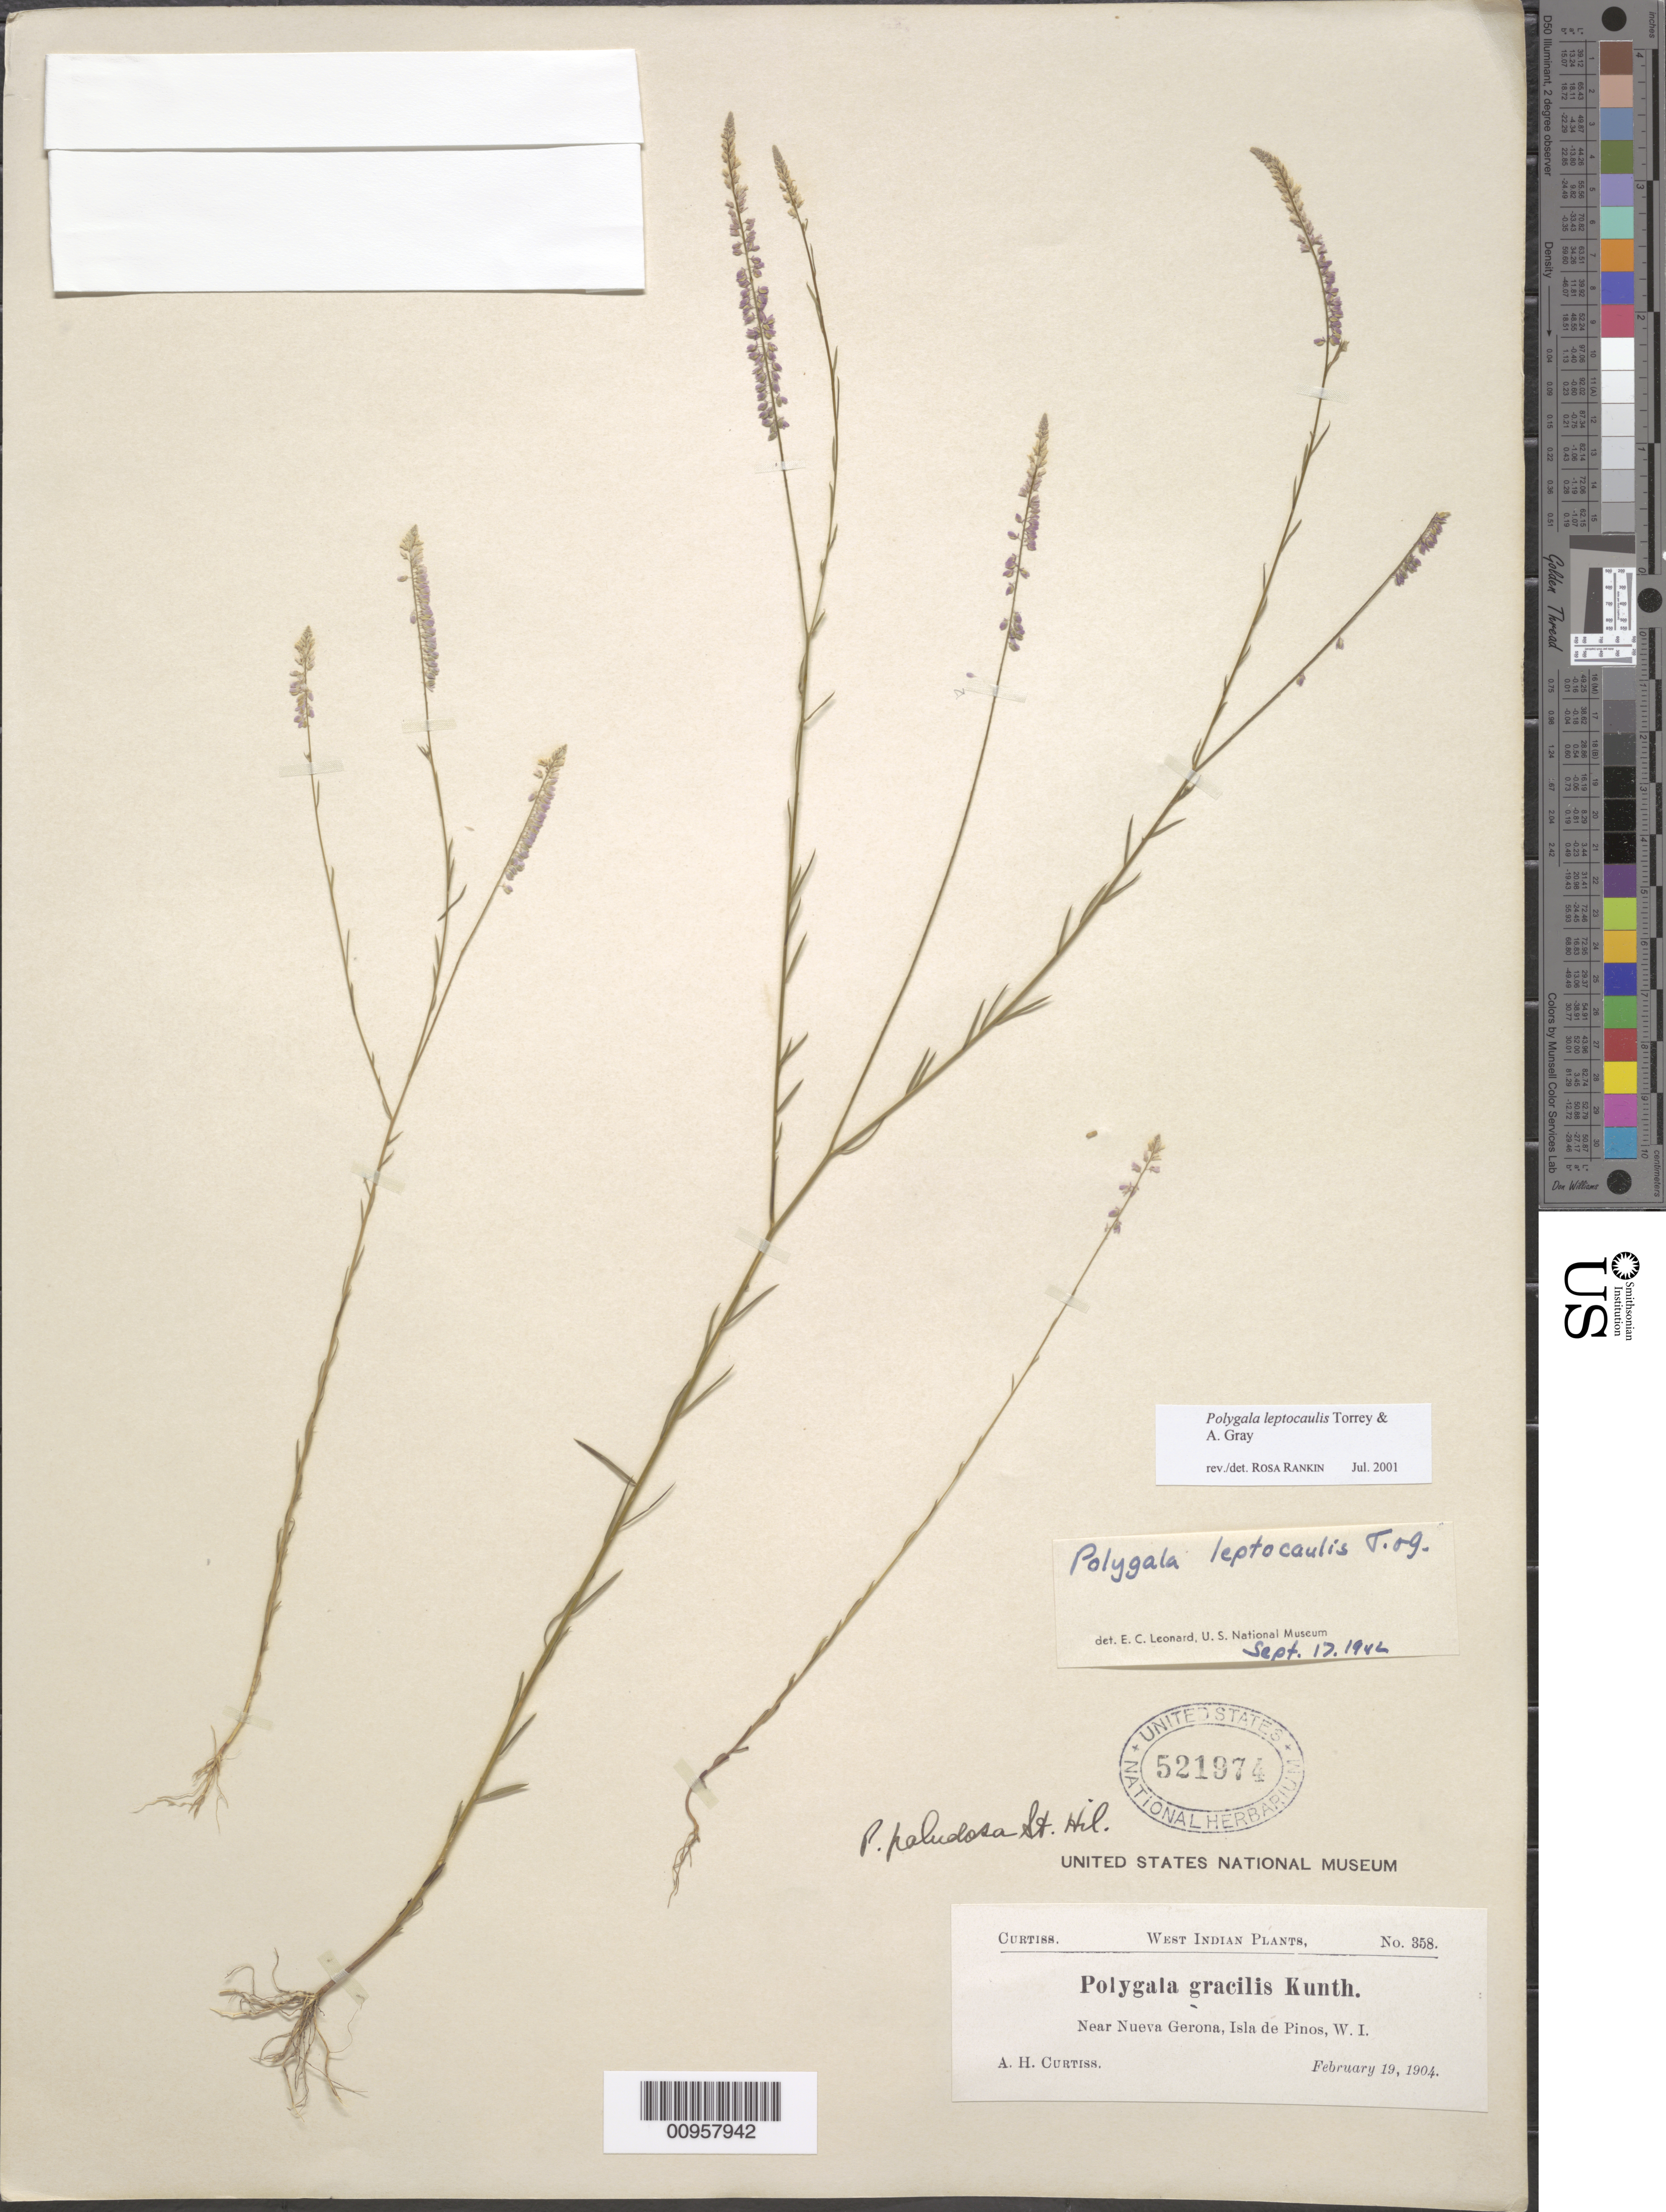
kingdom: Plantae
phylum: Tracheophyta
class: Magnoliopsida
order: Fabales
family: Polygalaceae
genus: Polygala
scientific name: Polygala leptocaulis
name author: Torr. & A. Gray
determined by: Rankin Rodriguez, Rosa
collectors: A. H. Curtiss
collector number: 358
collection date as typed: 19 Feb 1904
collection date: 1904-02-19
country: Cuba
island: Isla de la Juventud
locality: Isle of Pines, Near Nueva Gerona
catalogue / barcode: US 521974